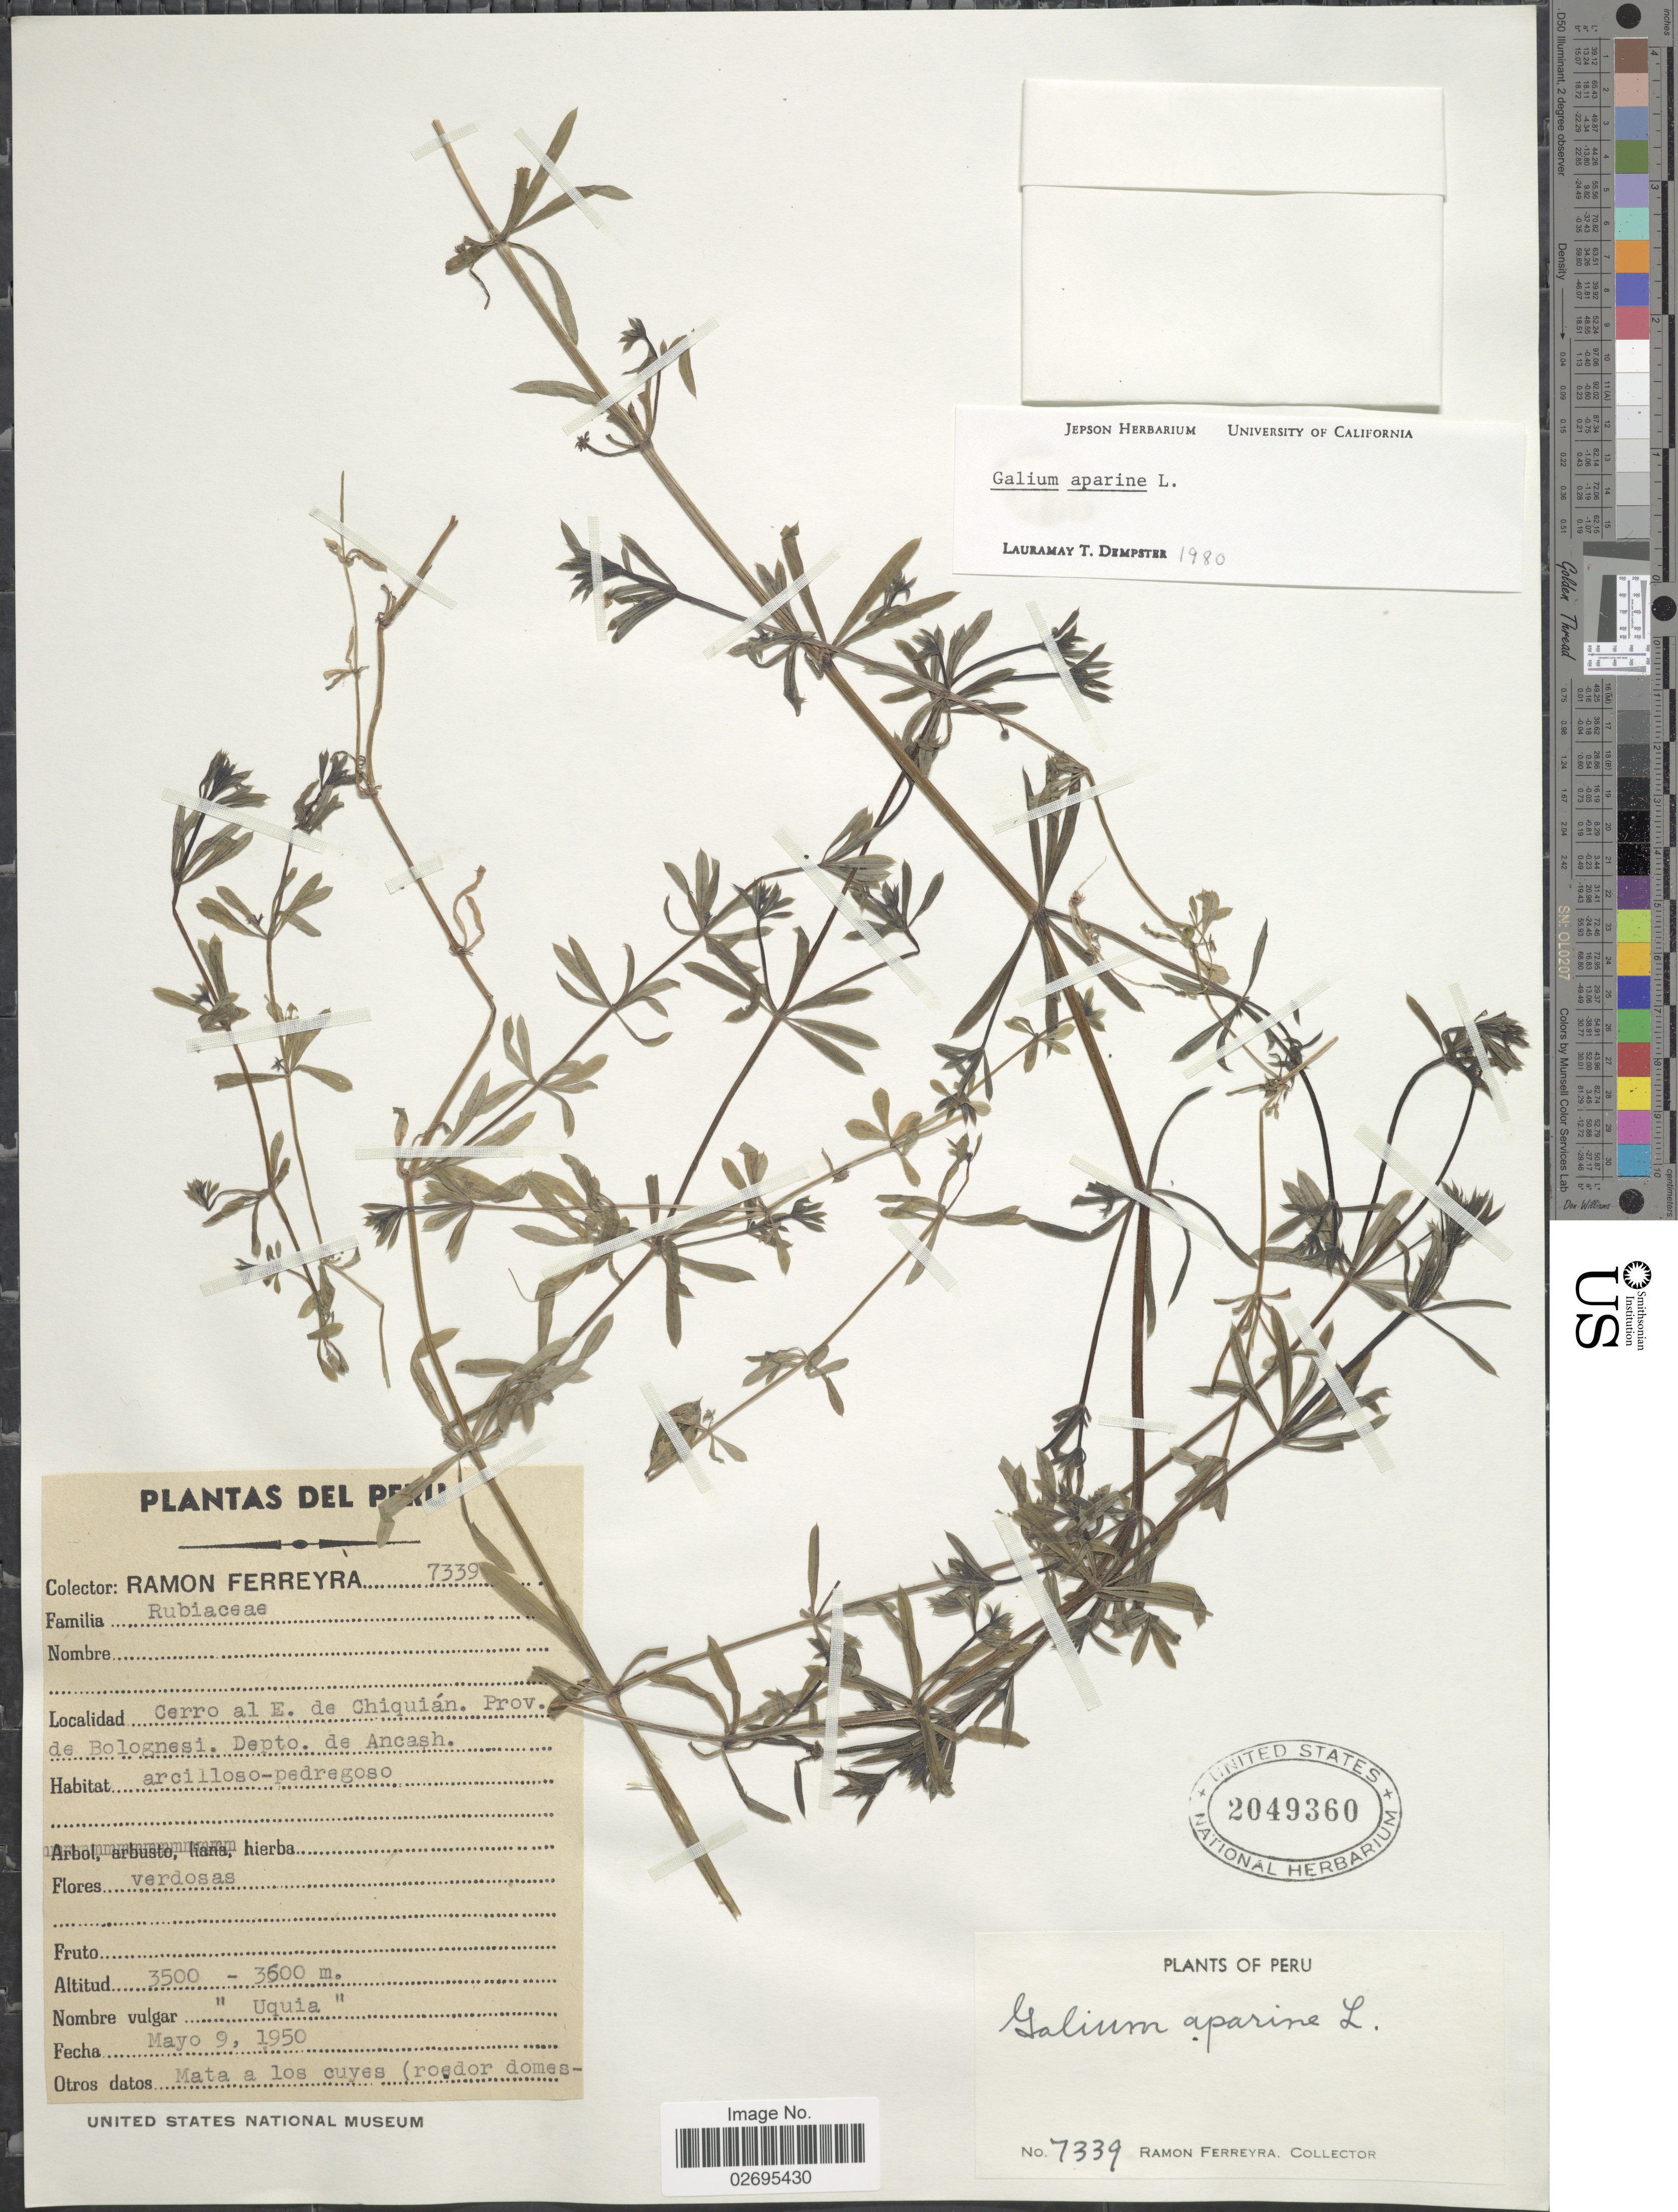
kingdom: Plantae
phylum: Tracheophyta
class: Magnoliopsida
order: Gentianales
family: Rubiaceae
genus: Galium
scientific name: Galium aparine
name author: L.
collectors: R. A. Ferreyra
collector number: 7339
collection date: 1950-05-09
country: Peru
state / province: Ancash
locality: Cerro al E. de Chiquian, Prov. de Bolognesi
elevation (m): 3500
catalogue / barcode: US 2049360